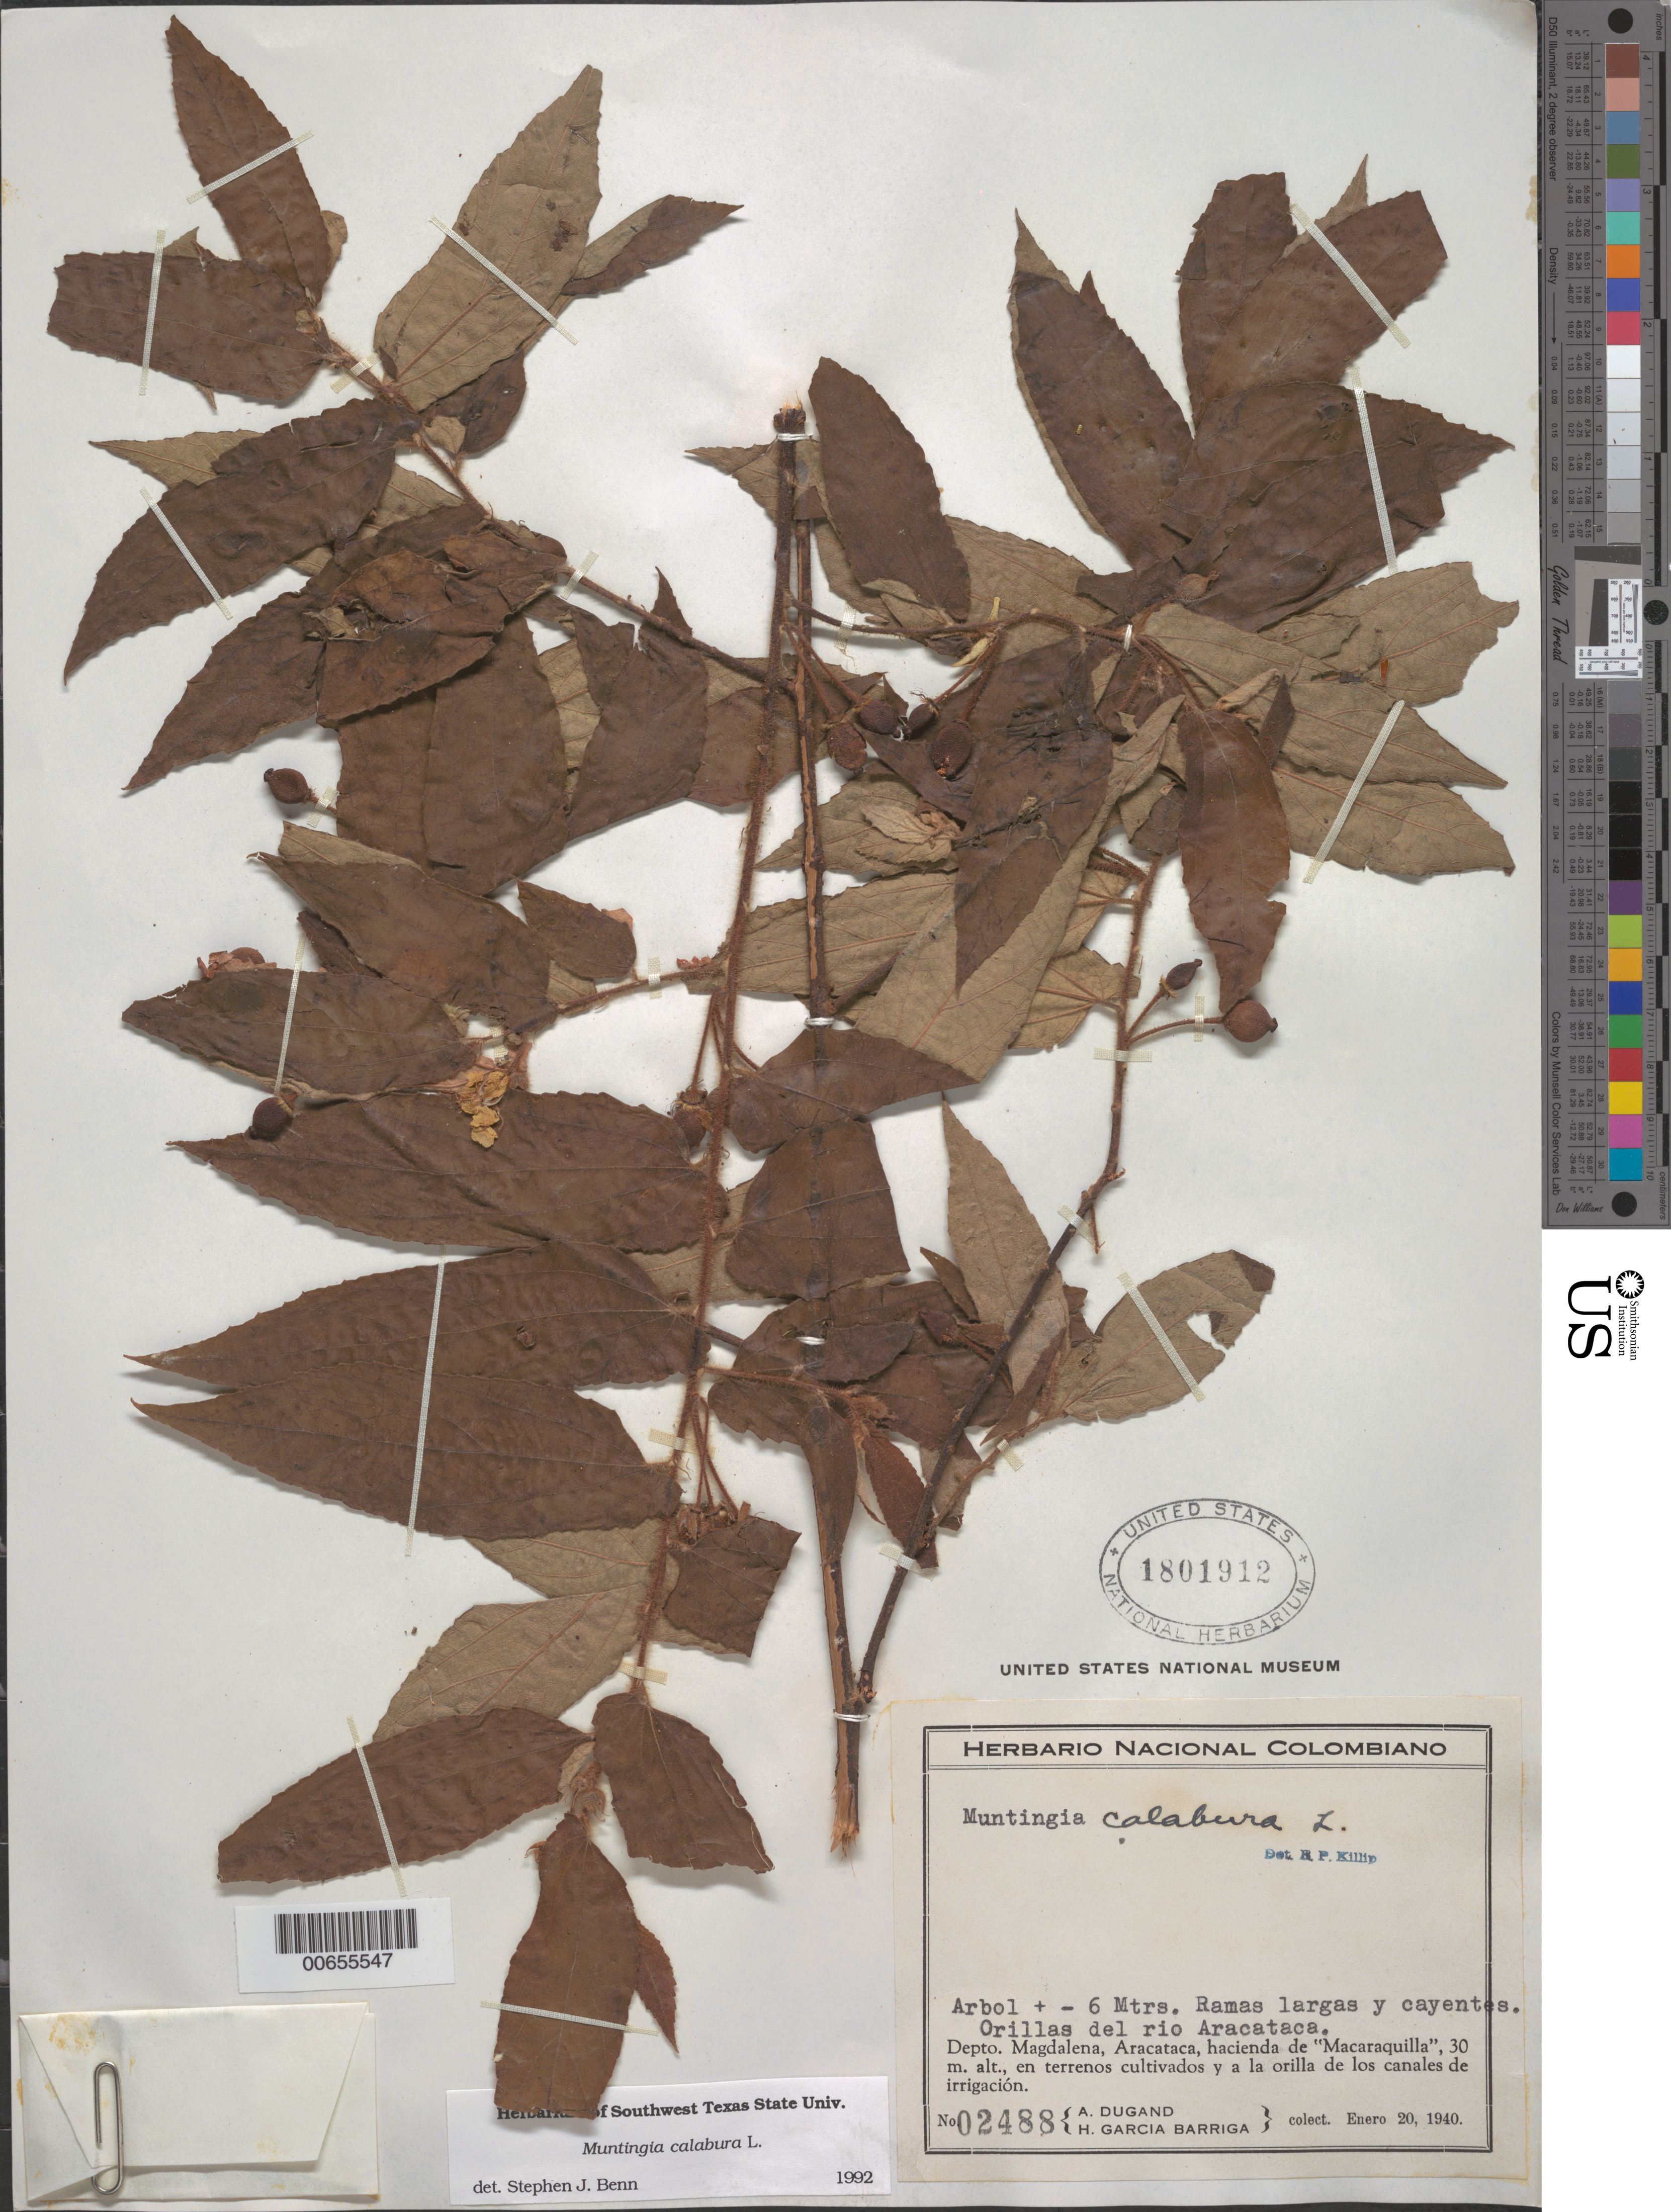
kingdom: Plantae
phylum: Tracheophyta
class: Magnoliopsida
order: Malvales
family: Muntingiaceae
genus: Muntingia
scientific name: Muntingia calabura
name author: L.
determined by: Benn, S. J.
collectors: A. Dugand G. & H. García Barriga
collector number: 2488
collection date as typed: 20 Jan 1940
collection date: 1940-01-20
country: Colombia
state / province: Magdalena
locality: Aracataca, Hacienda de Macaraquilla, Orilas del Rio Aracataca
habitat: En terrenos cultivados y a la orilla de los canales de irrigación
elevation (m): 30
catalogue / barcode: US 1801912